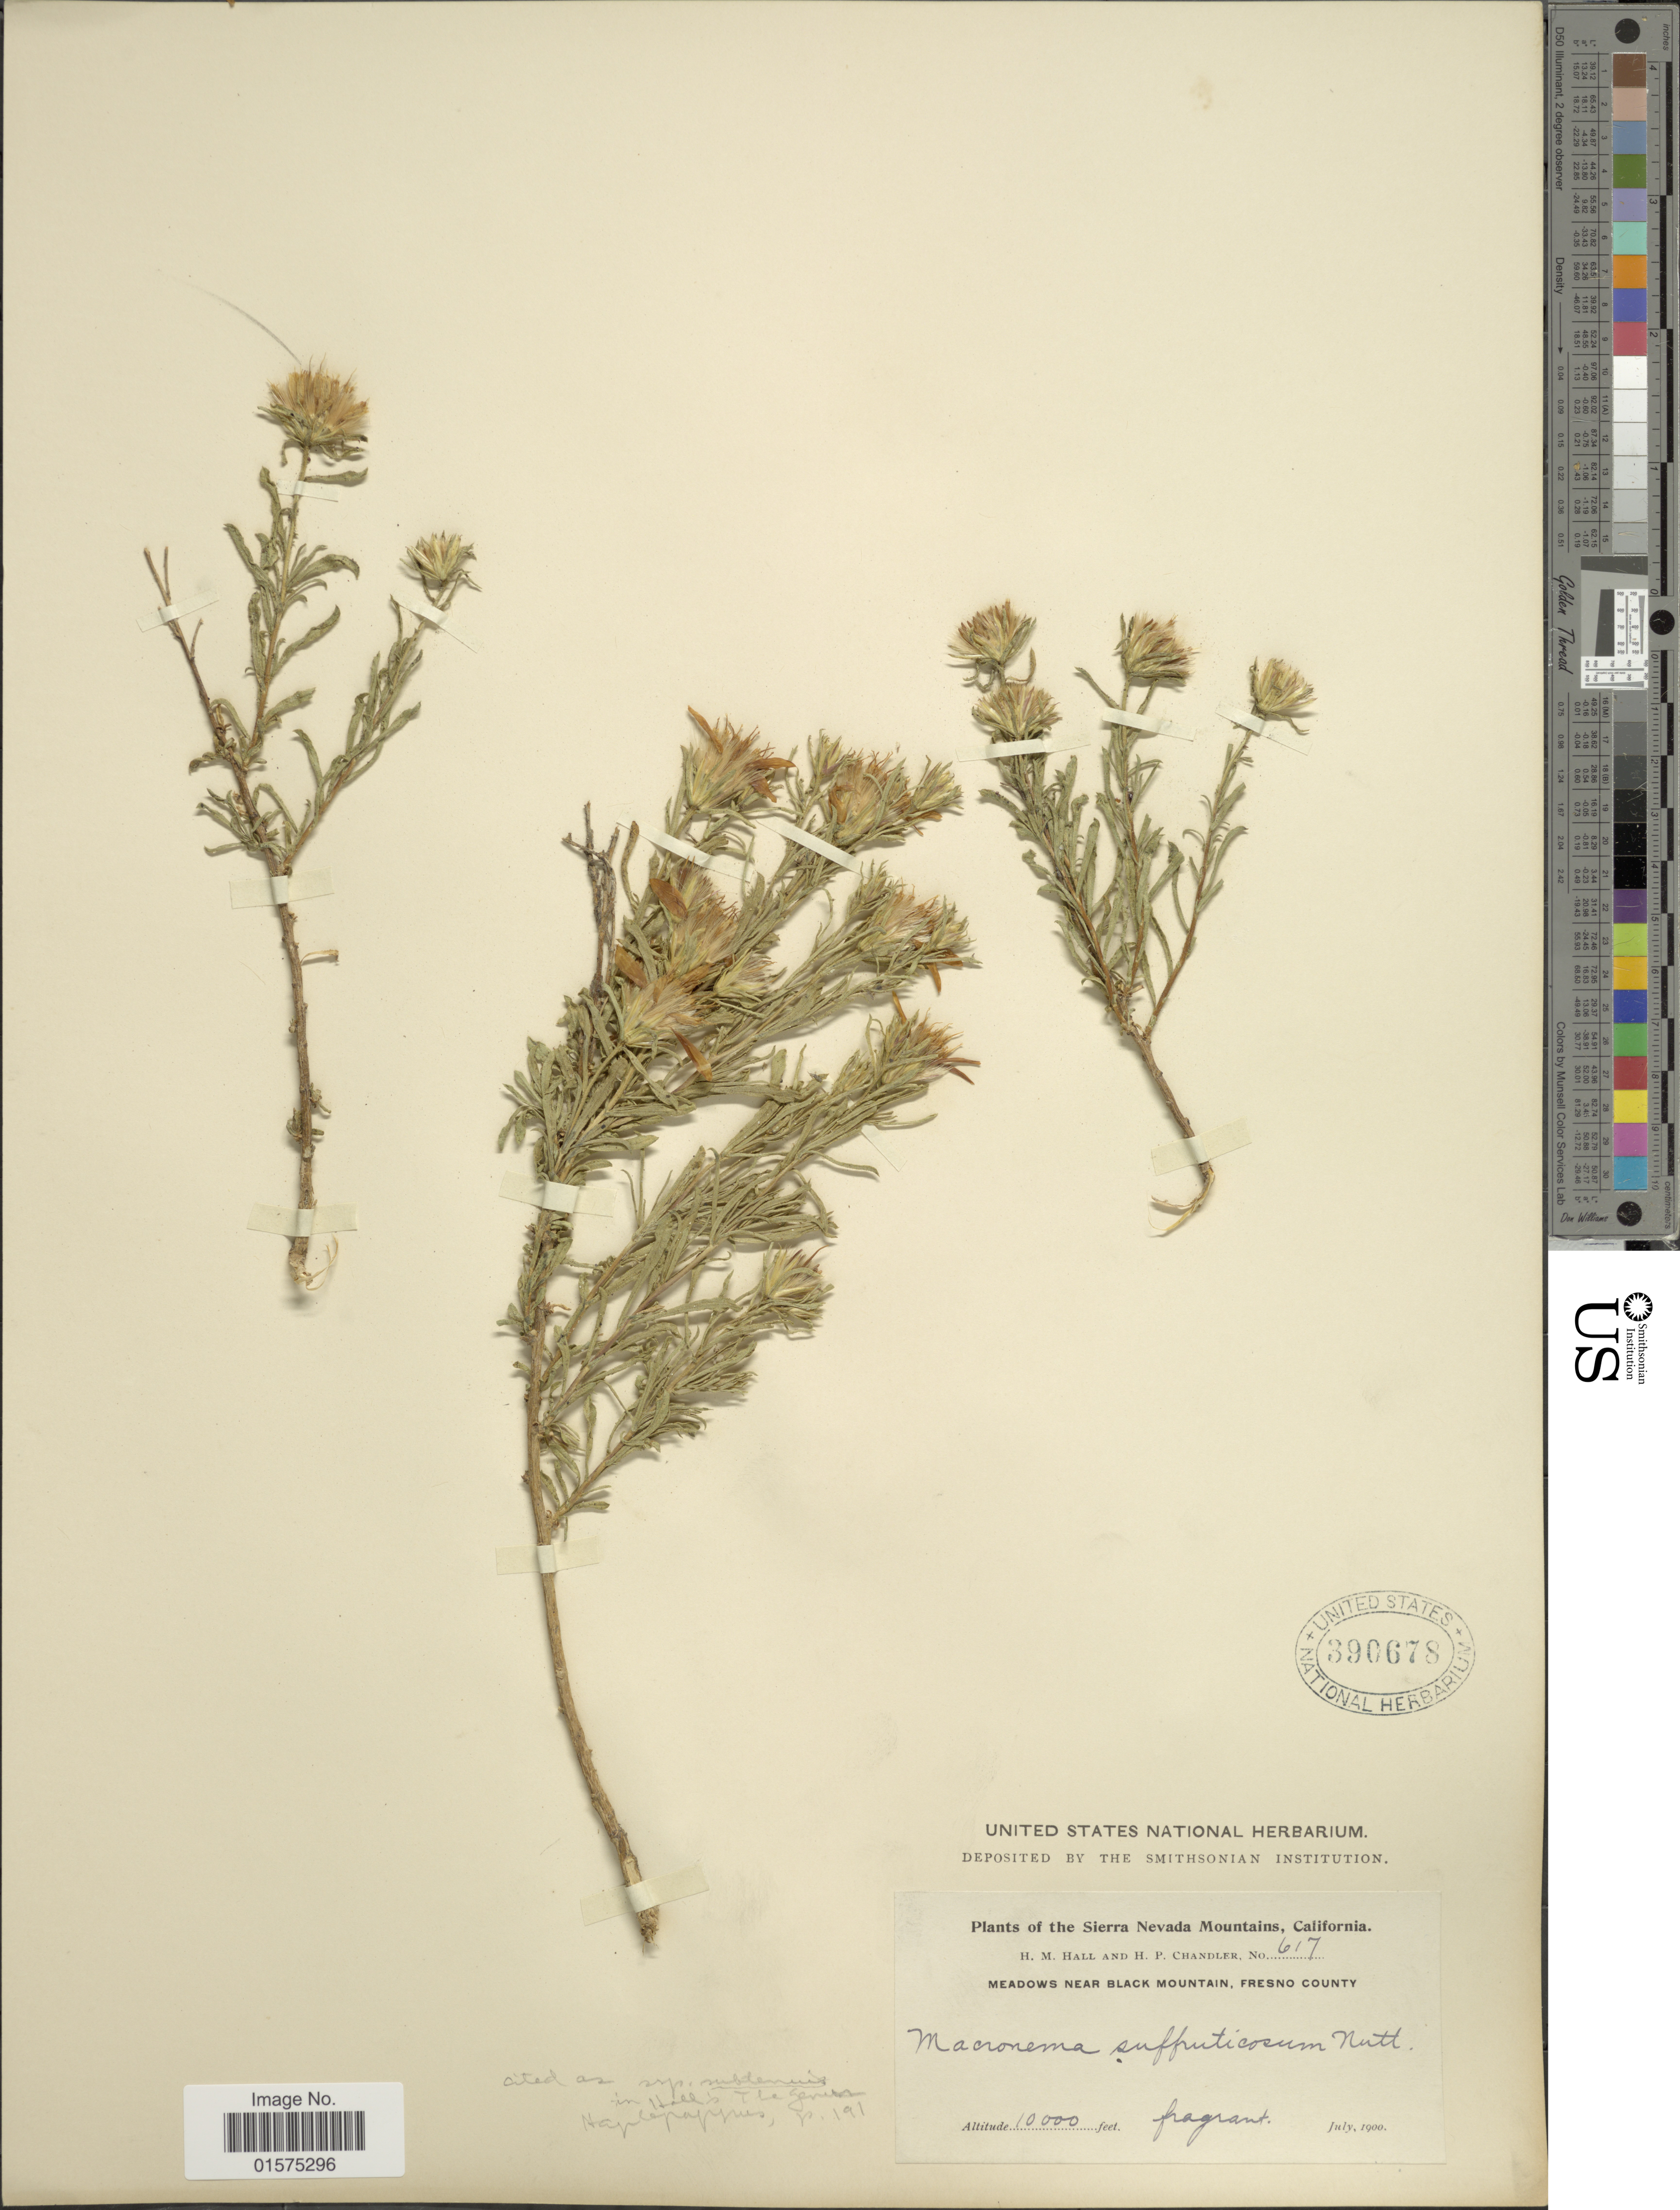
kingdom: Plantae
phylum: Tracheophyta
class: Magnoliopsida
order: Asterales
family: Asteraceae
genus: Ericameria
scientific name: Ericameria suffruticosa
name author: (Nutt.) G.L. Nesom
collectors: H. M. Hall & H. Chandler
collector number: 617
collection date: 1900-07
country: United States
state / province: California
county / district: Fresno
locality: Sierra Nevada Mountains, Meadows near Black Mountain, Fresno County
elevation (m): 3048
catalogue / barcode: US 390678